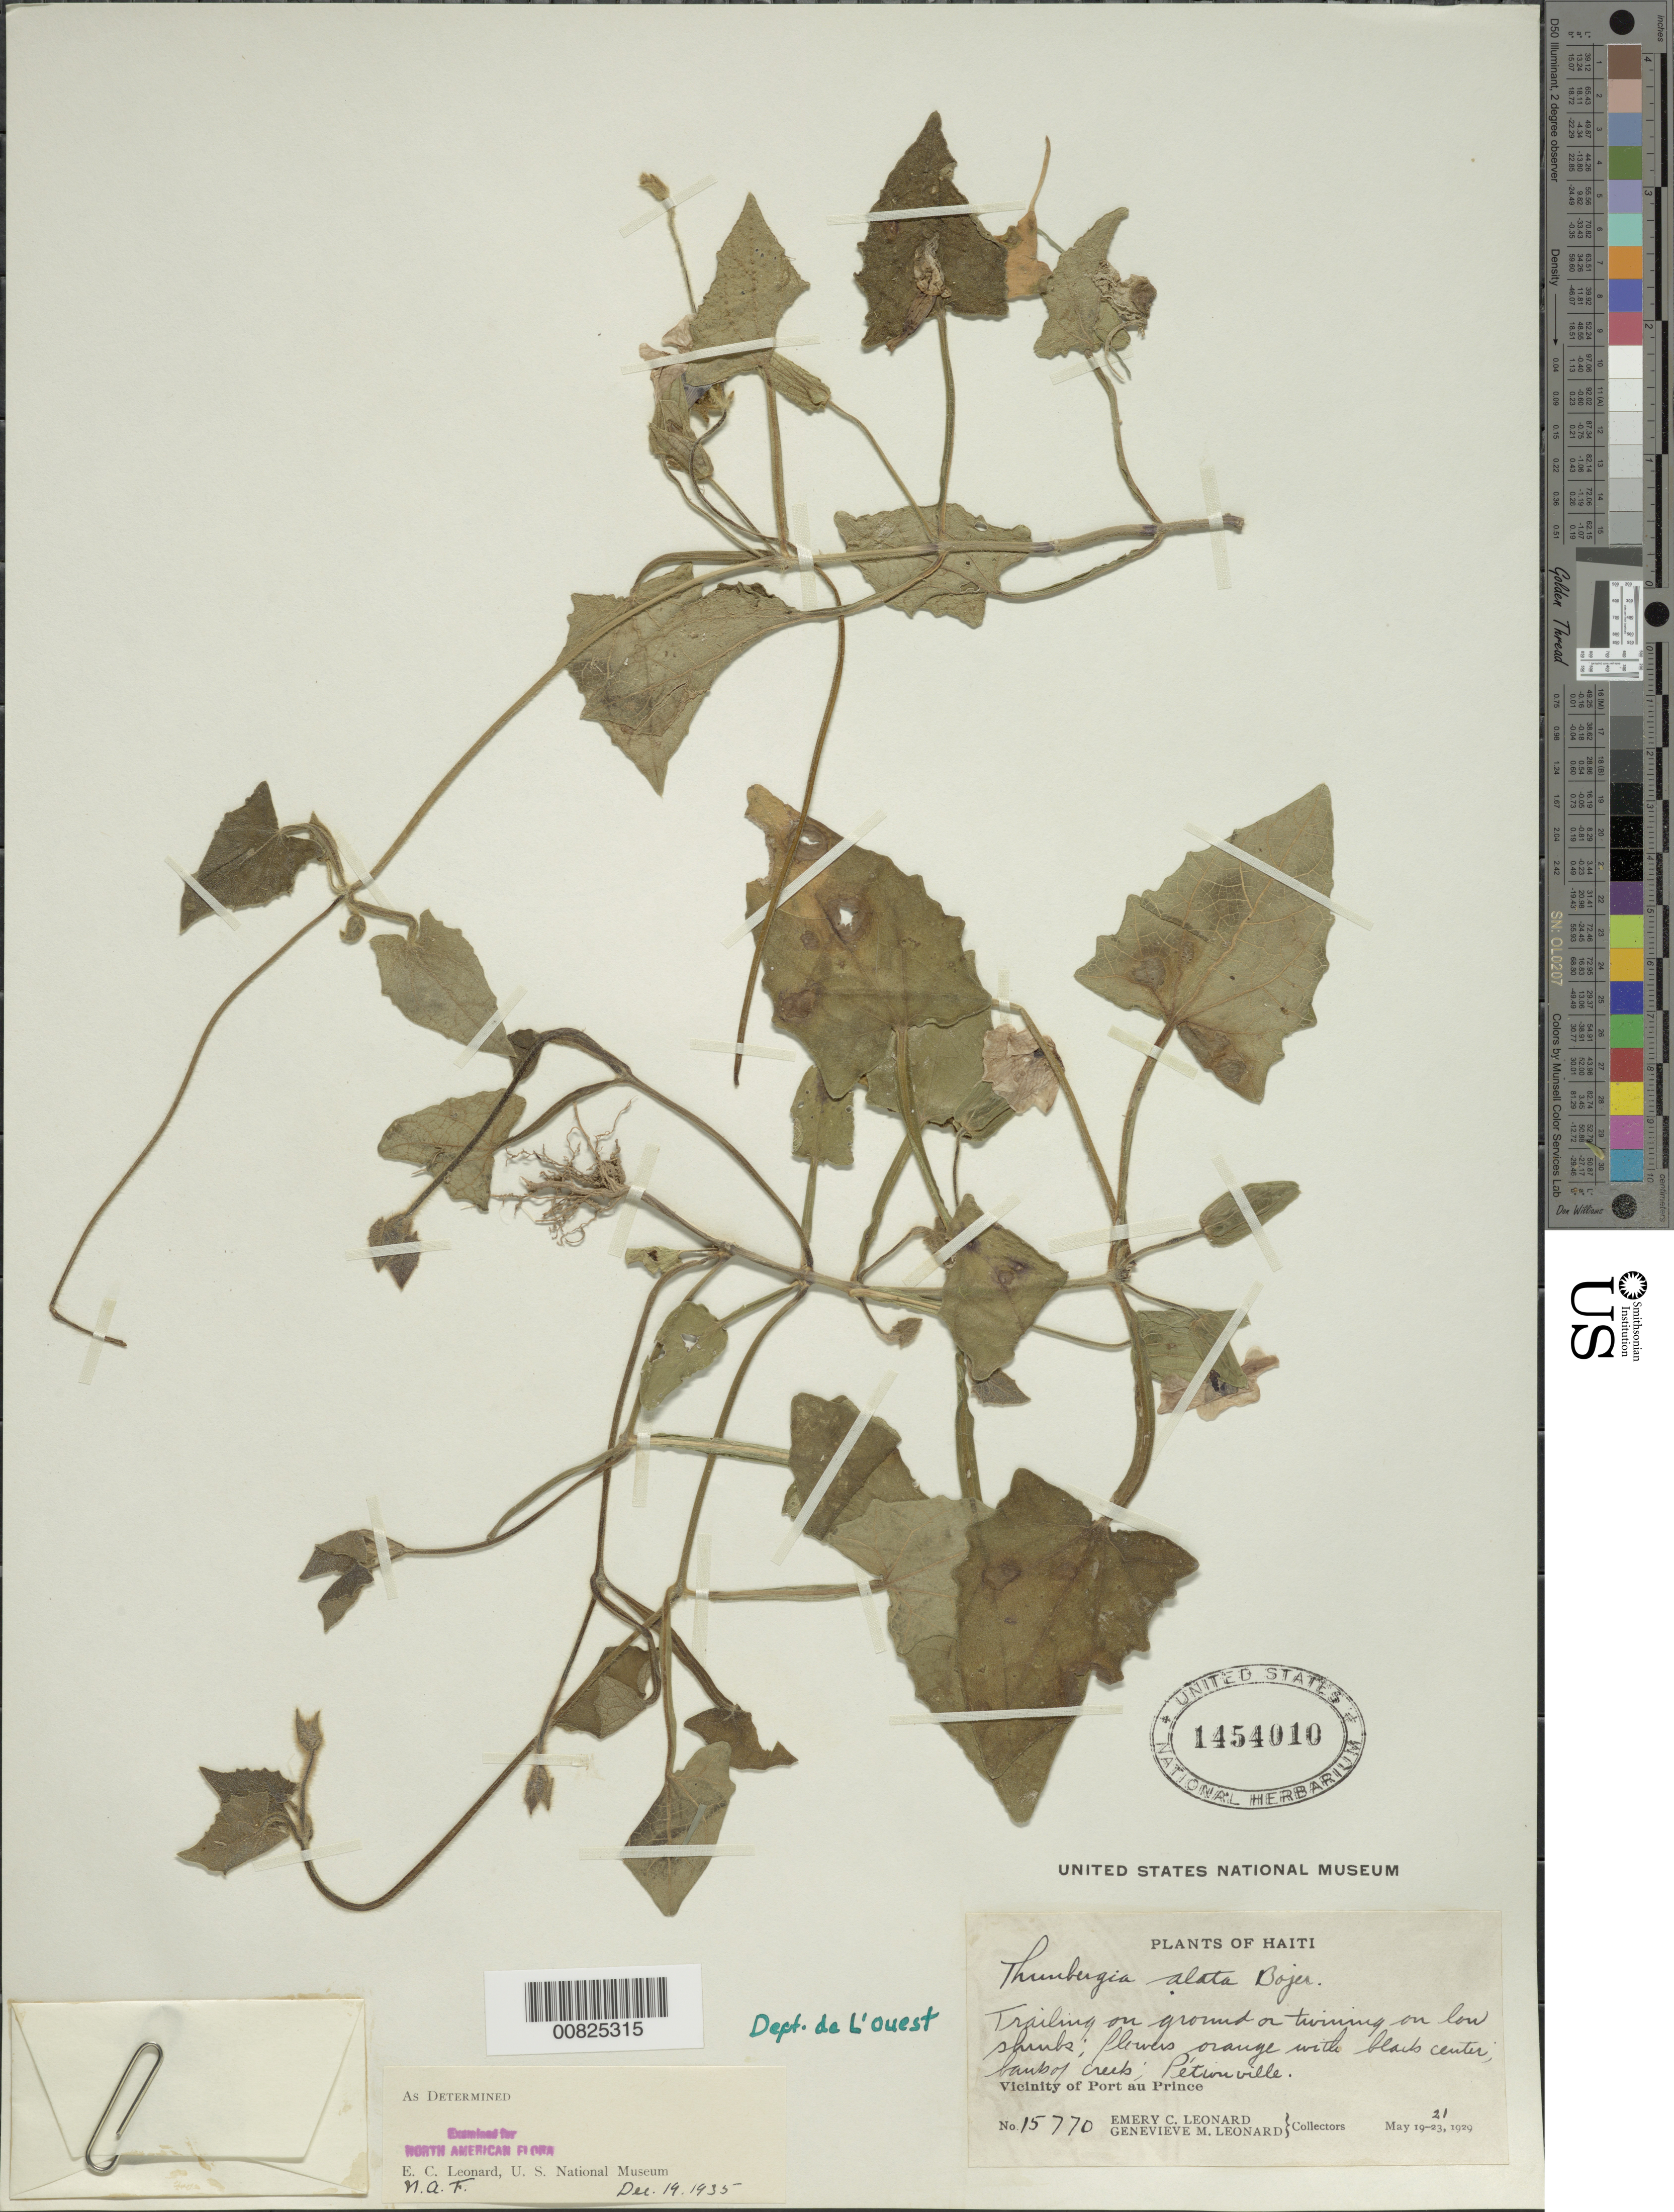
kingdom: Plantae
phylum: Tracheophyta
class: Magnoliopsida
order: Lamiales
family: Acanthaceae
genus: Thunbergia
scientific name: Thunbergia alata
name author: Bojer ex Sims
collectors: E. C. Leonard & G. M. Leonard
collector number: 15770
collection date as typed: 21 May 1929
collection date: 1929-05-21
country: Haiti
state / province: Ouest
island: Hispaniola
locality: Vicinity of Port-au-Prince, Pétionville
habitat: On ground on low shrubs along creek bank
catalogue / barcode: US 1454010